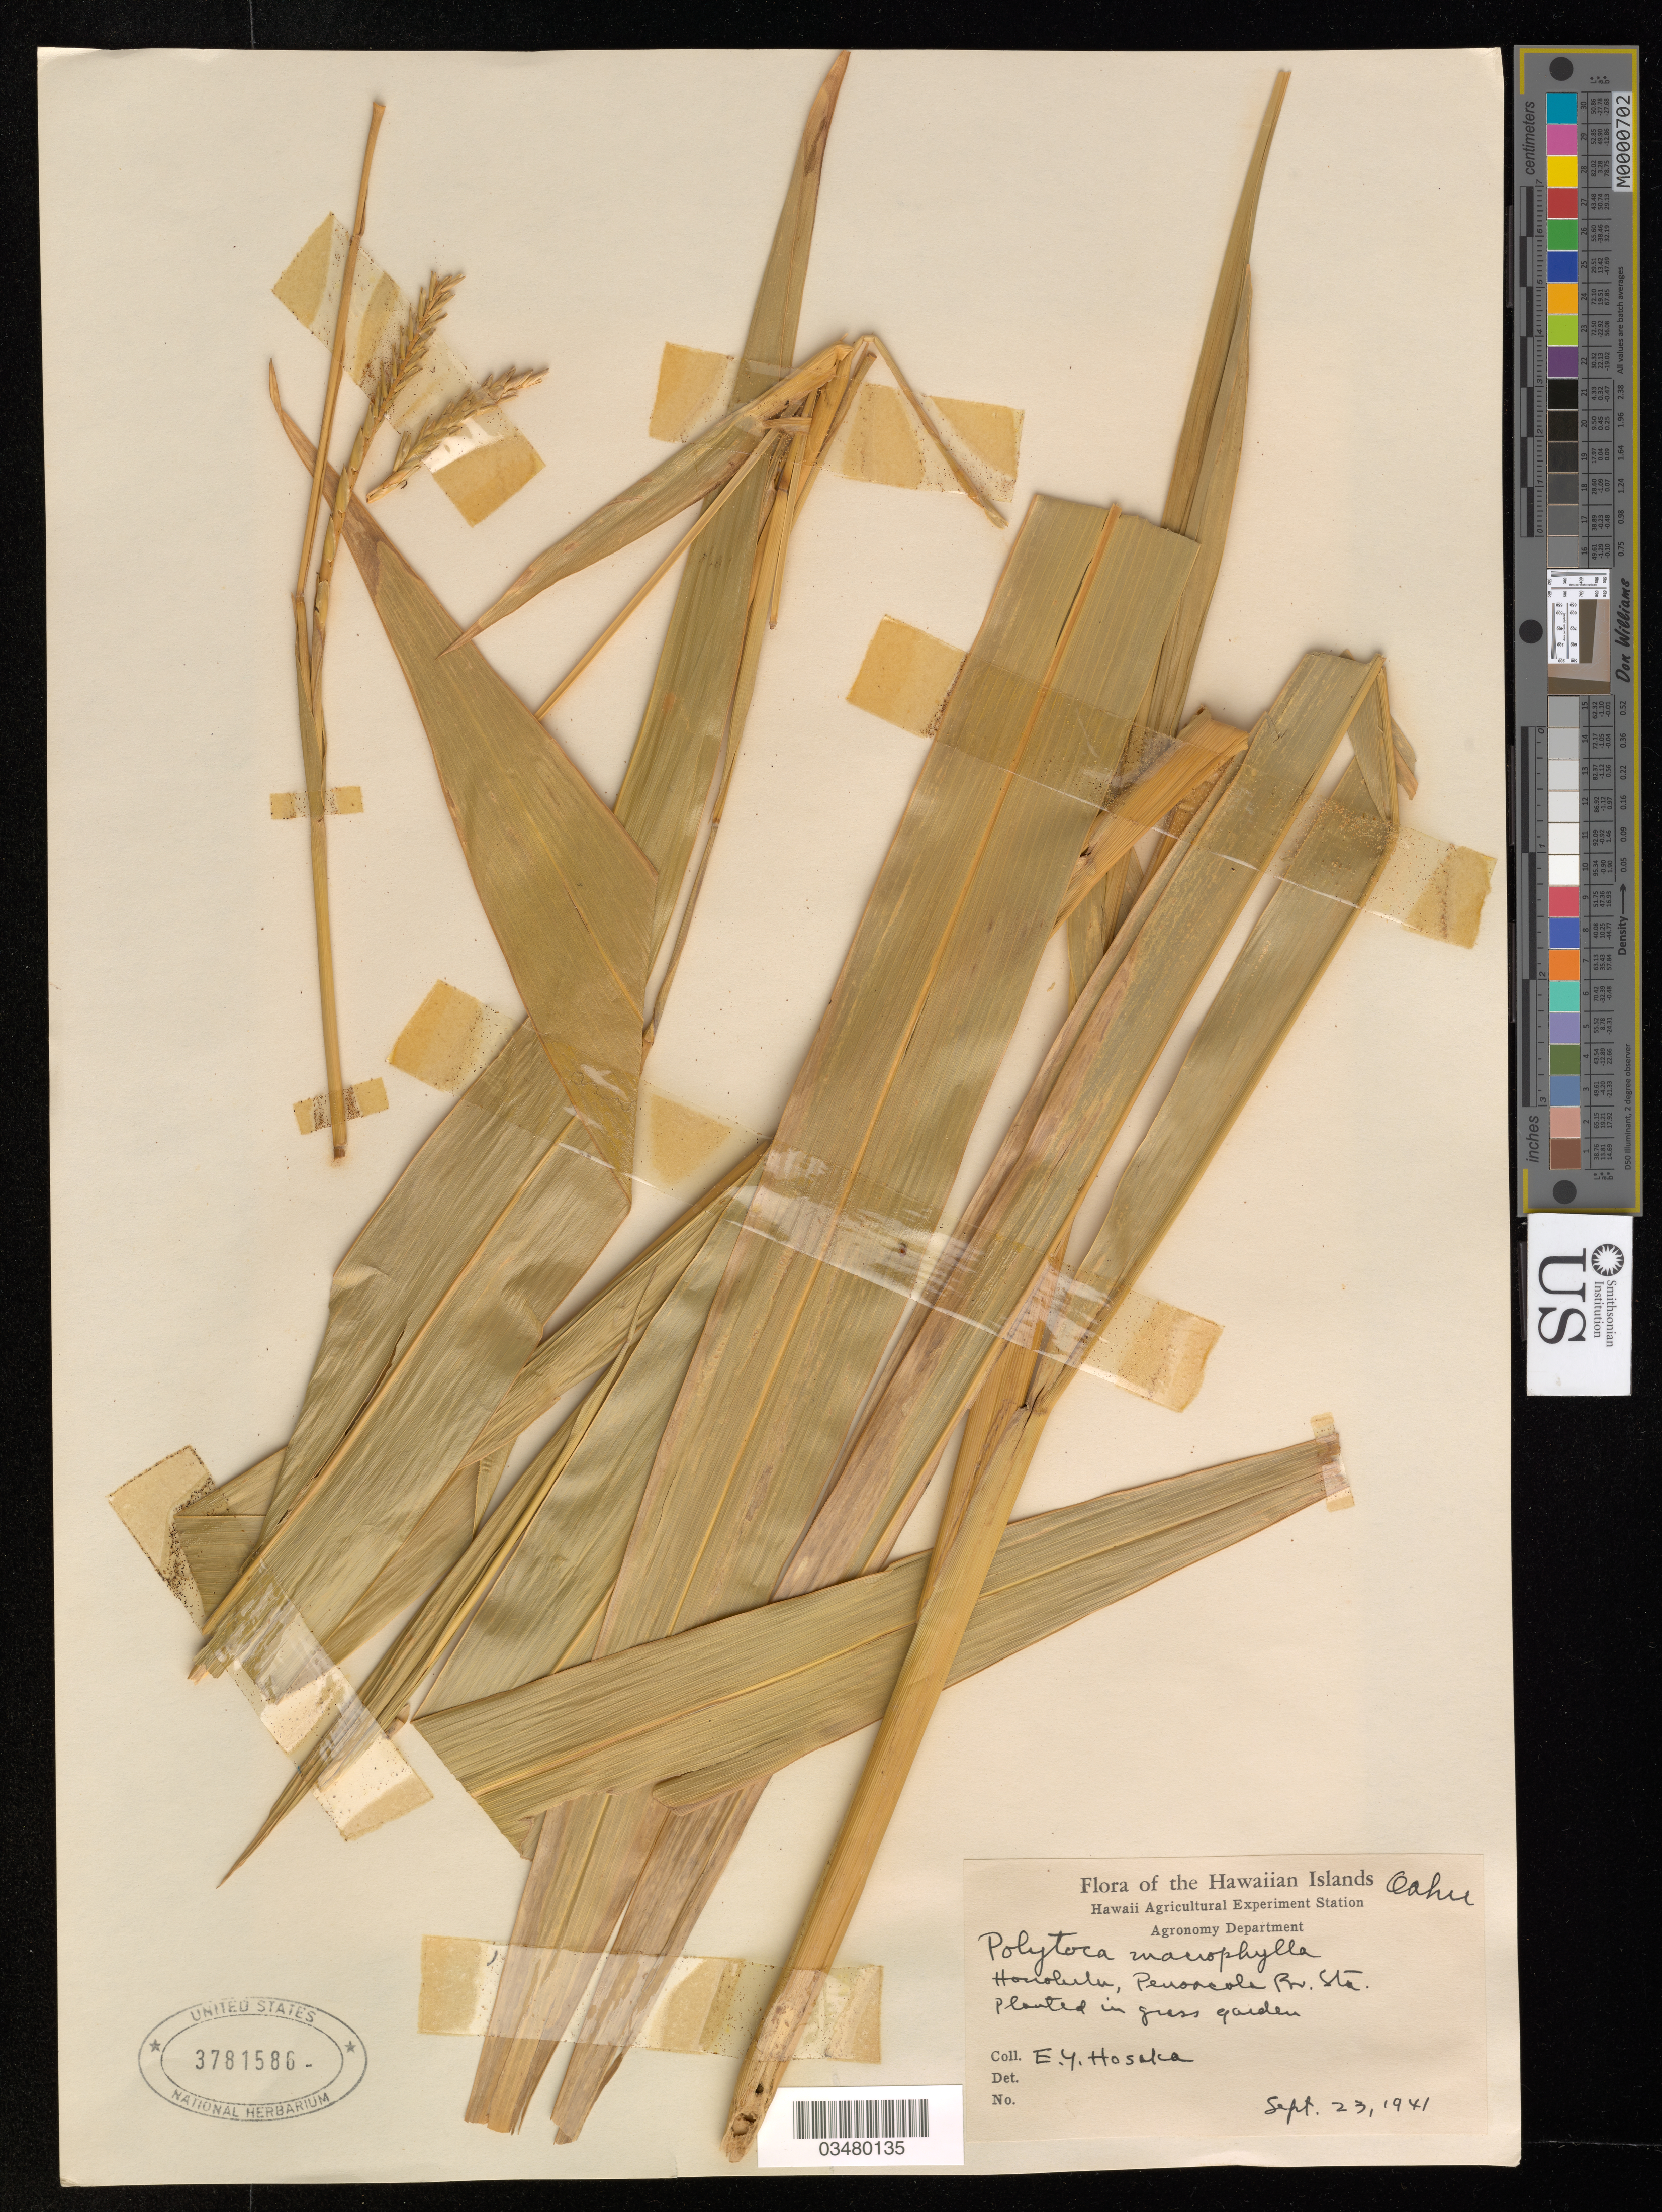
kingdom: Plantae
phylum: Tracheophyta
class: Liliopsida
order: Poales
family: Poaceae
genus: Polytoca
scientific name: Polytoca macrophylla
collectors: E. Y. Hosaka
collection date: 1941-09-23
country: United States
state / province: Hawaii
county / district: Honolulu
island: Oahu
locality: Honolulu, Pensacola Br. Sta., Hawaii Agr. Station, grass garden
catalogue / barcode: US 3781586